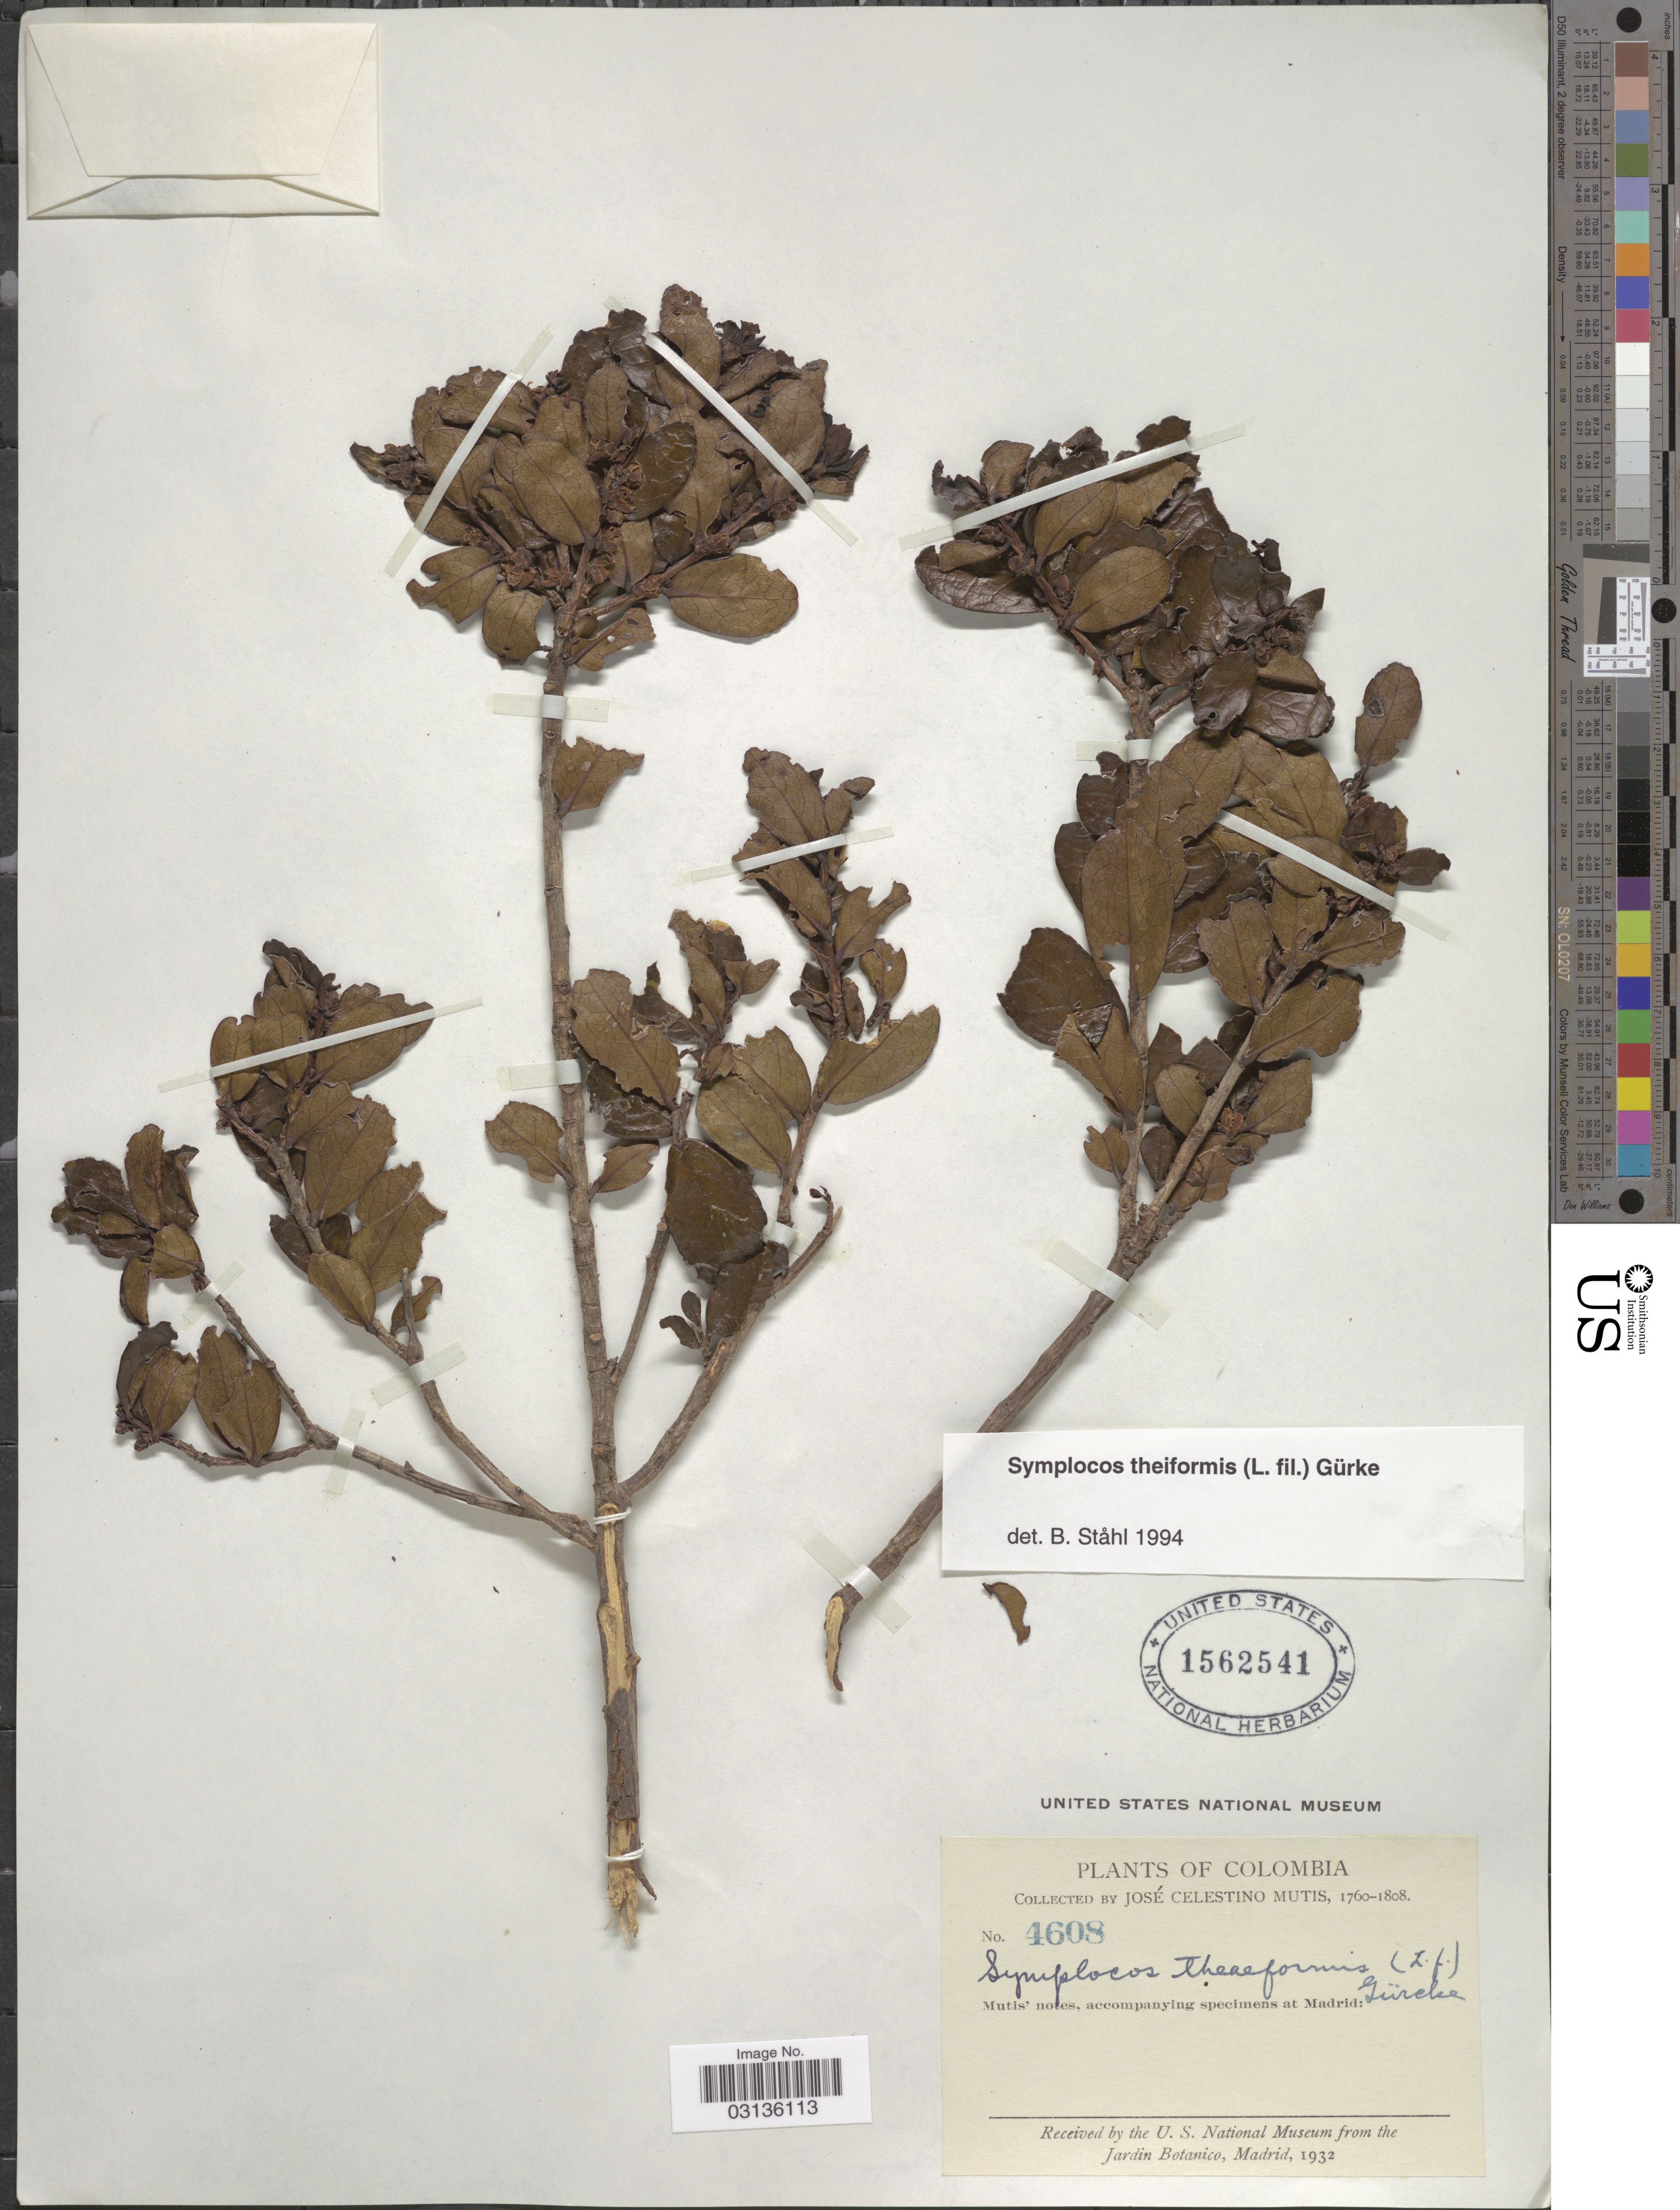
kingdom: Plantae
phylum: Tracheophyta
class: Magnoliopsida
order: Ericales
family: Symplocaceae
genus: Symplocos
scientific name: Symplocos theiformis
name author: (L. f.) Oken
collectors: J. C. B. Mutis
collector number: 4608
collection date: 1760/1808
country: Colombia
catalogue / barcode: US 1562541